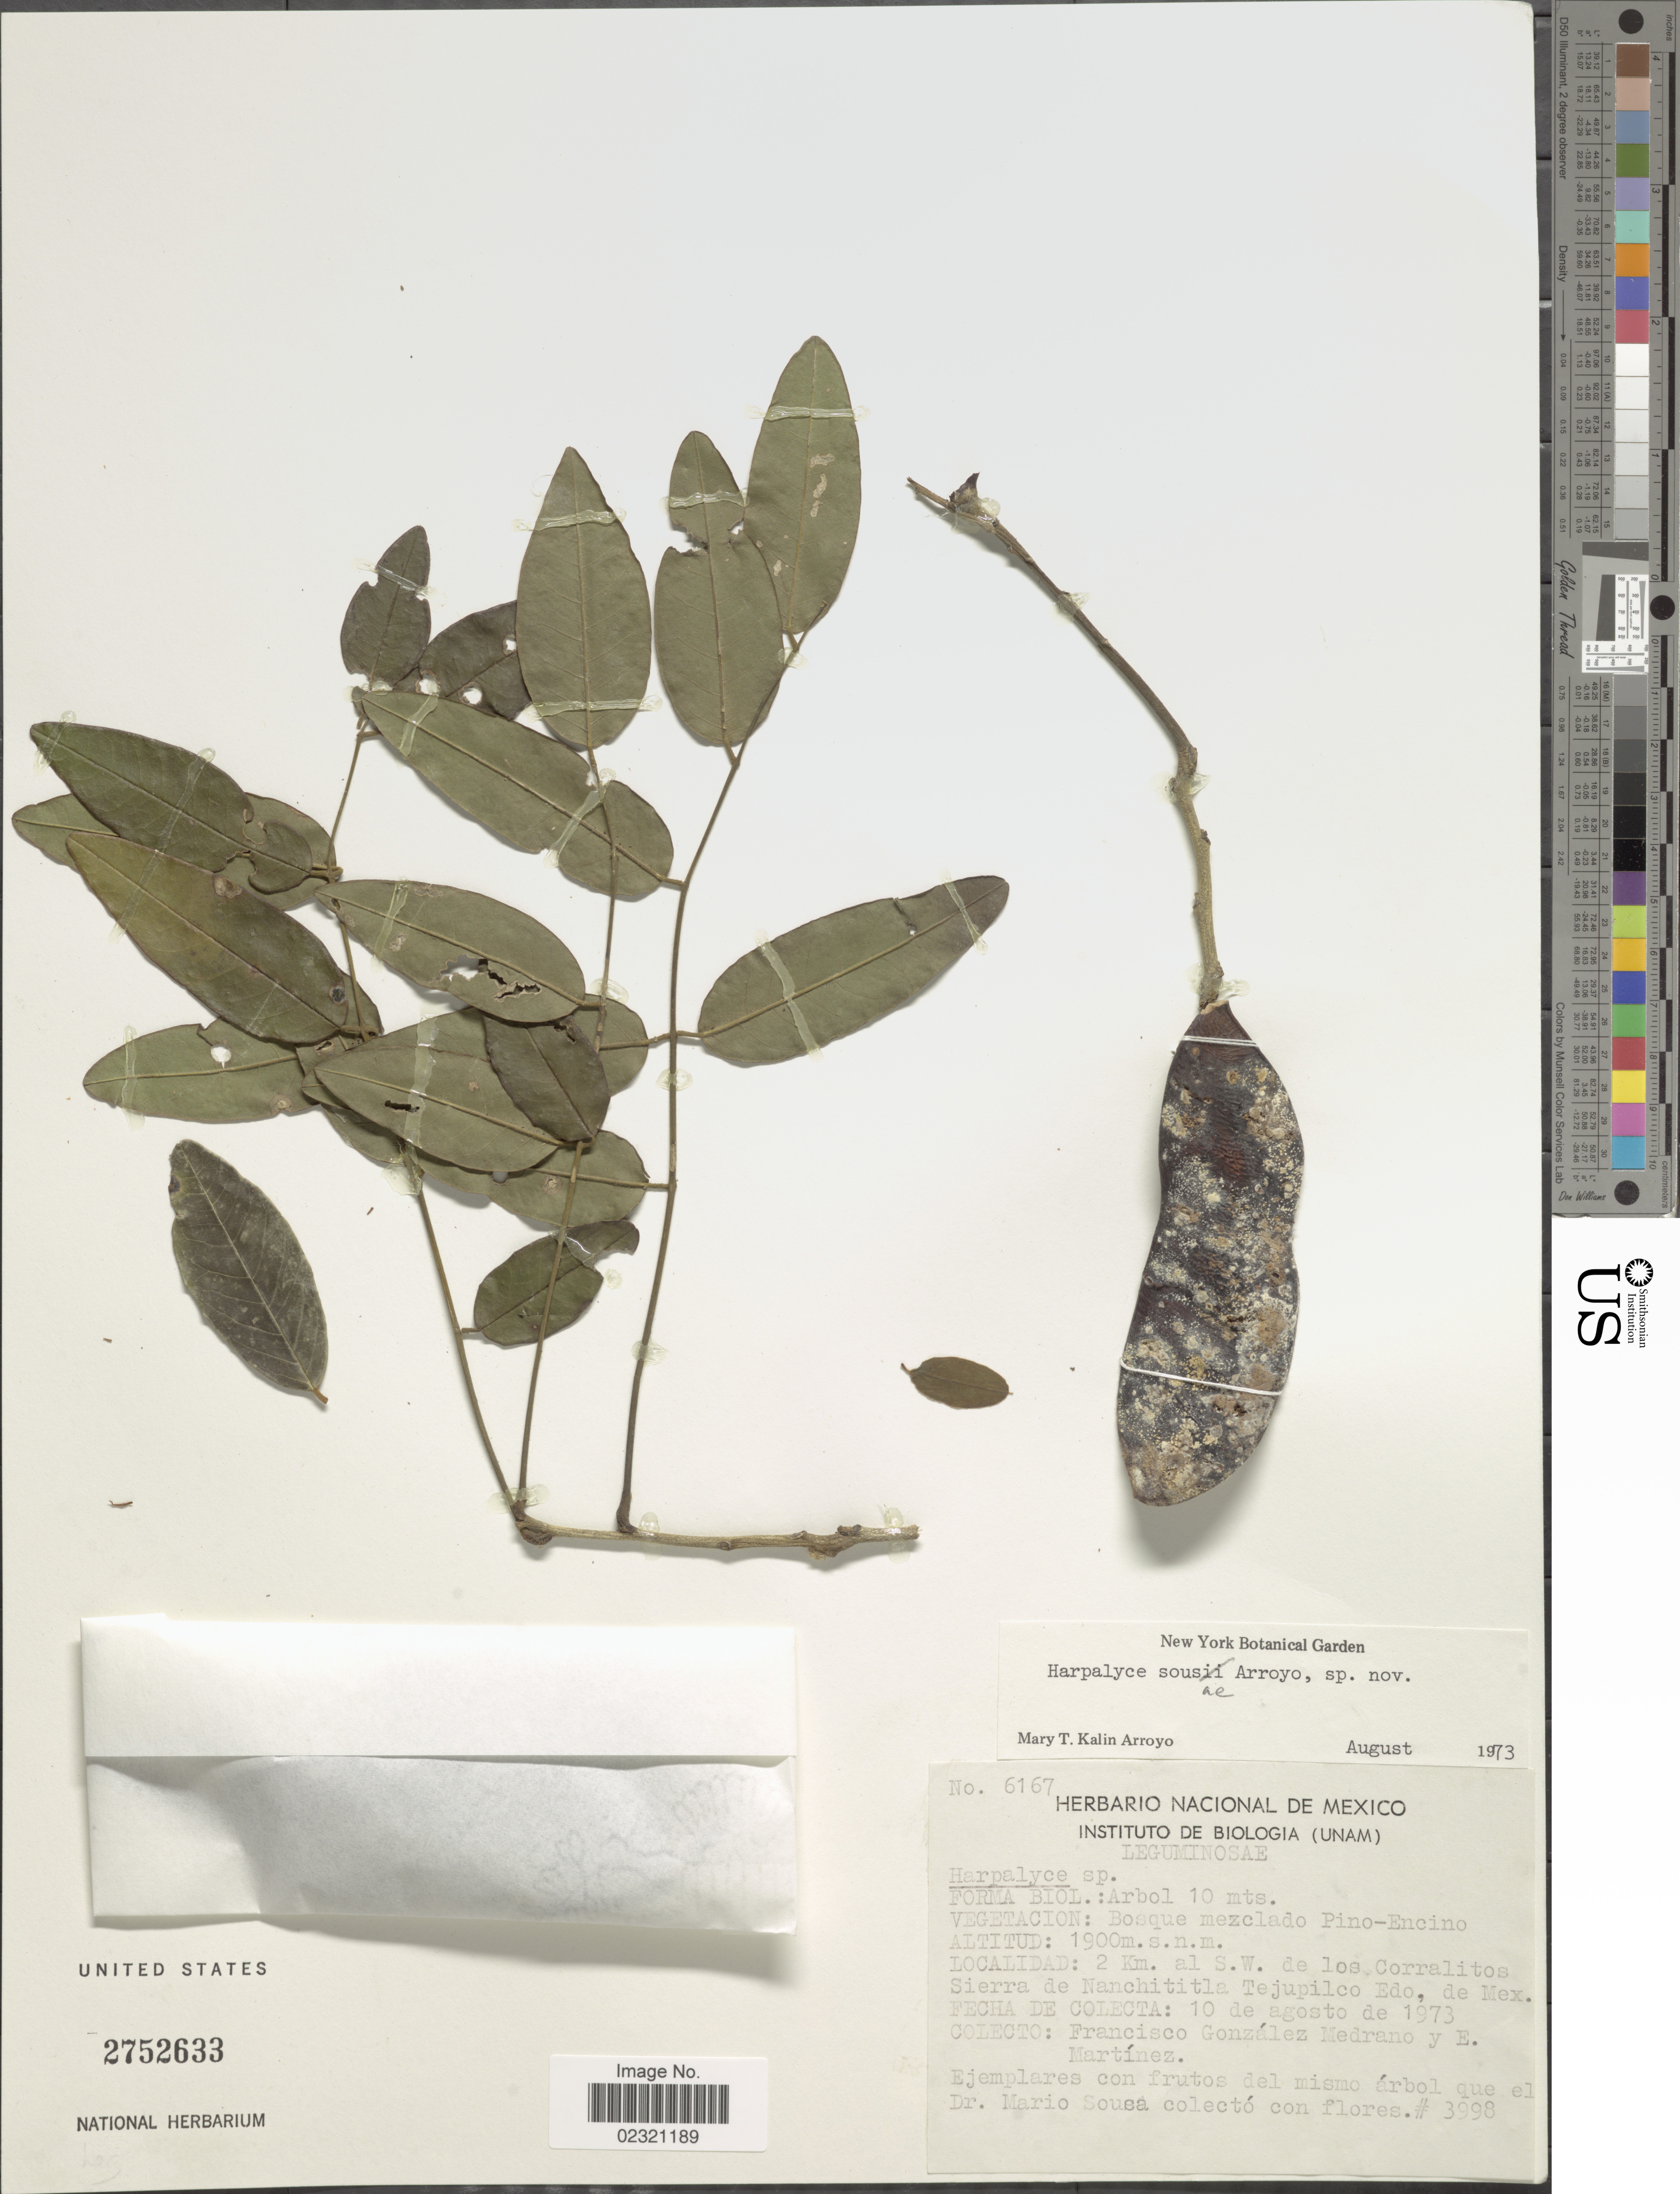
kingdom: Plantae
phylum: Tracheophyta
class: Magnoliopsida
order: Fabales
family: Fabaceae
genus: Harpalyce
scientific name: Harpalyce sousae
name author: Arroyo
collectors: F. Medrano & E. Martínez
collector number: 3998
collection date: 1973-08-10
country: Mexico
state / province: México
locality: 2 km al S.W. de los Corrallios Sierra de Nanchititla Tejupilco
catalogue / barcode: US 2752633